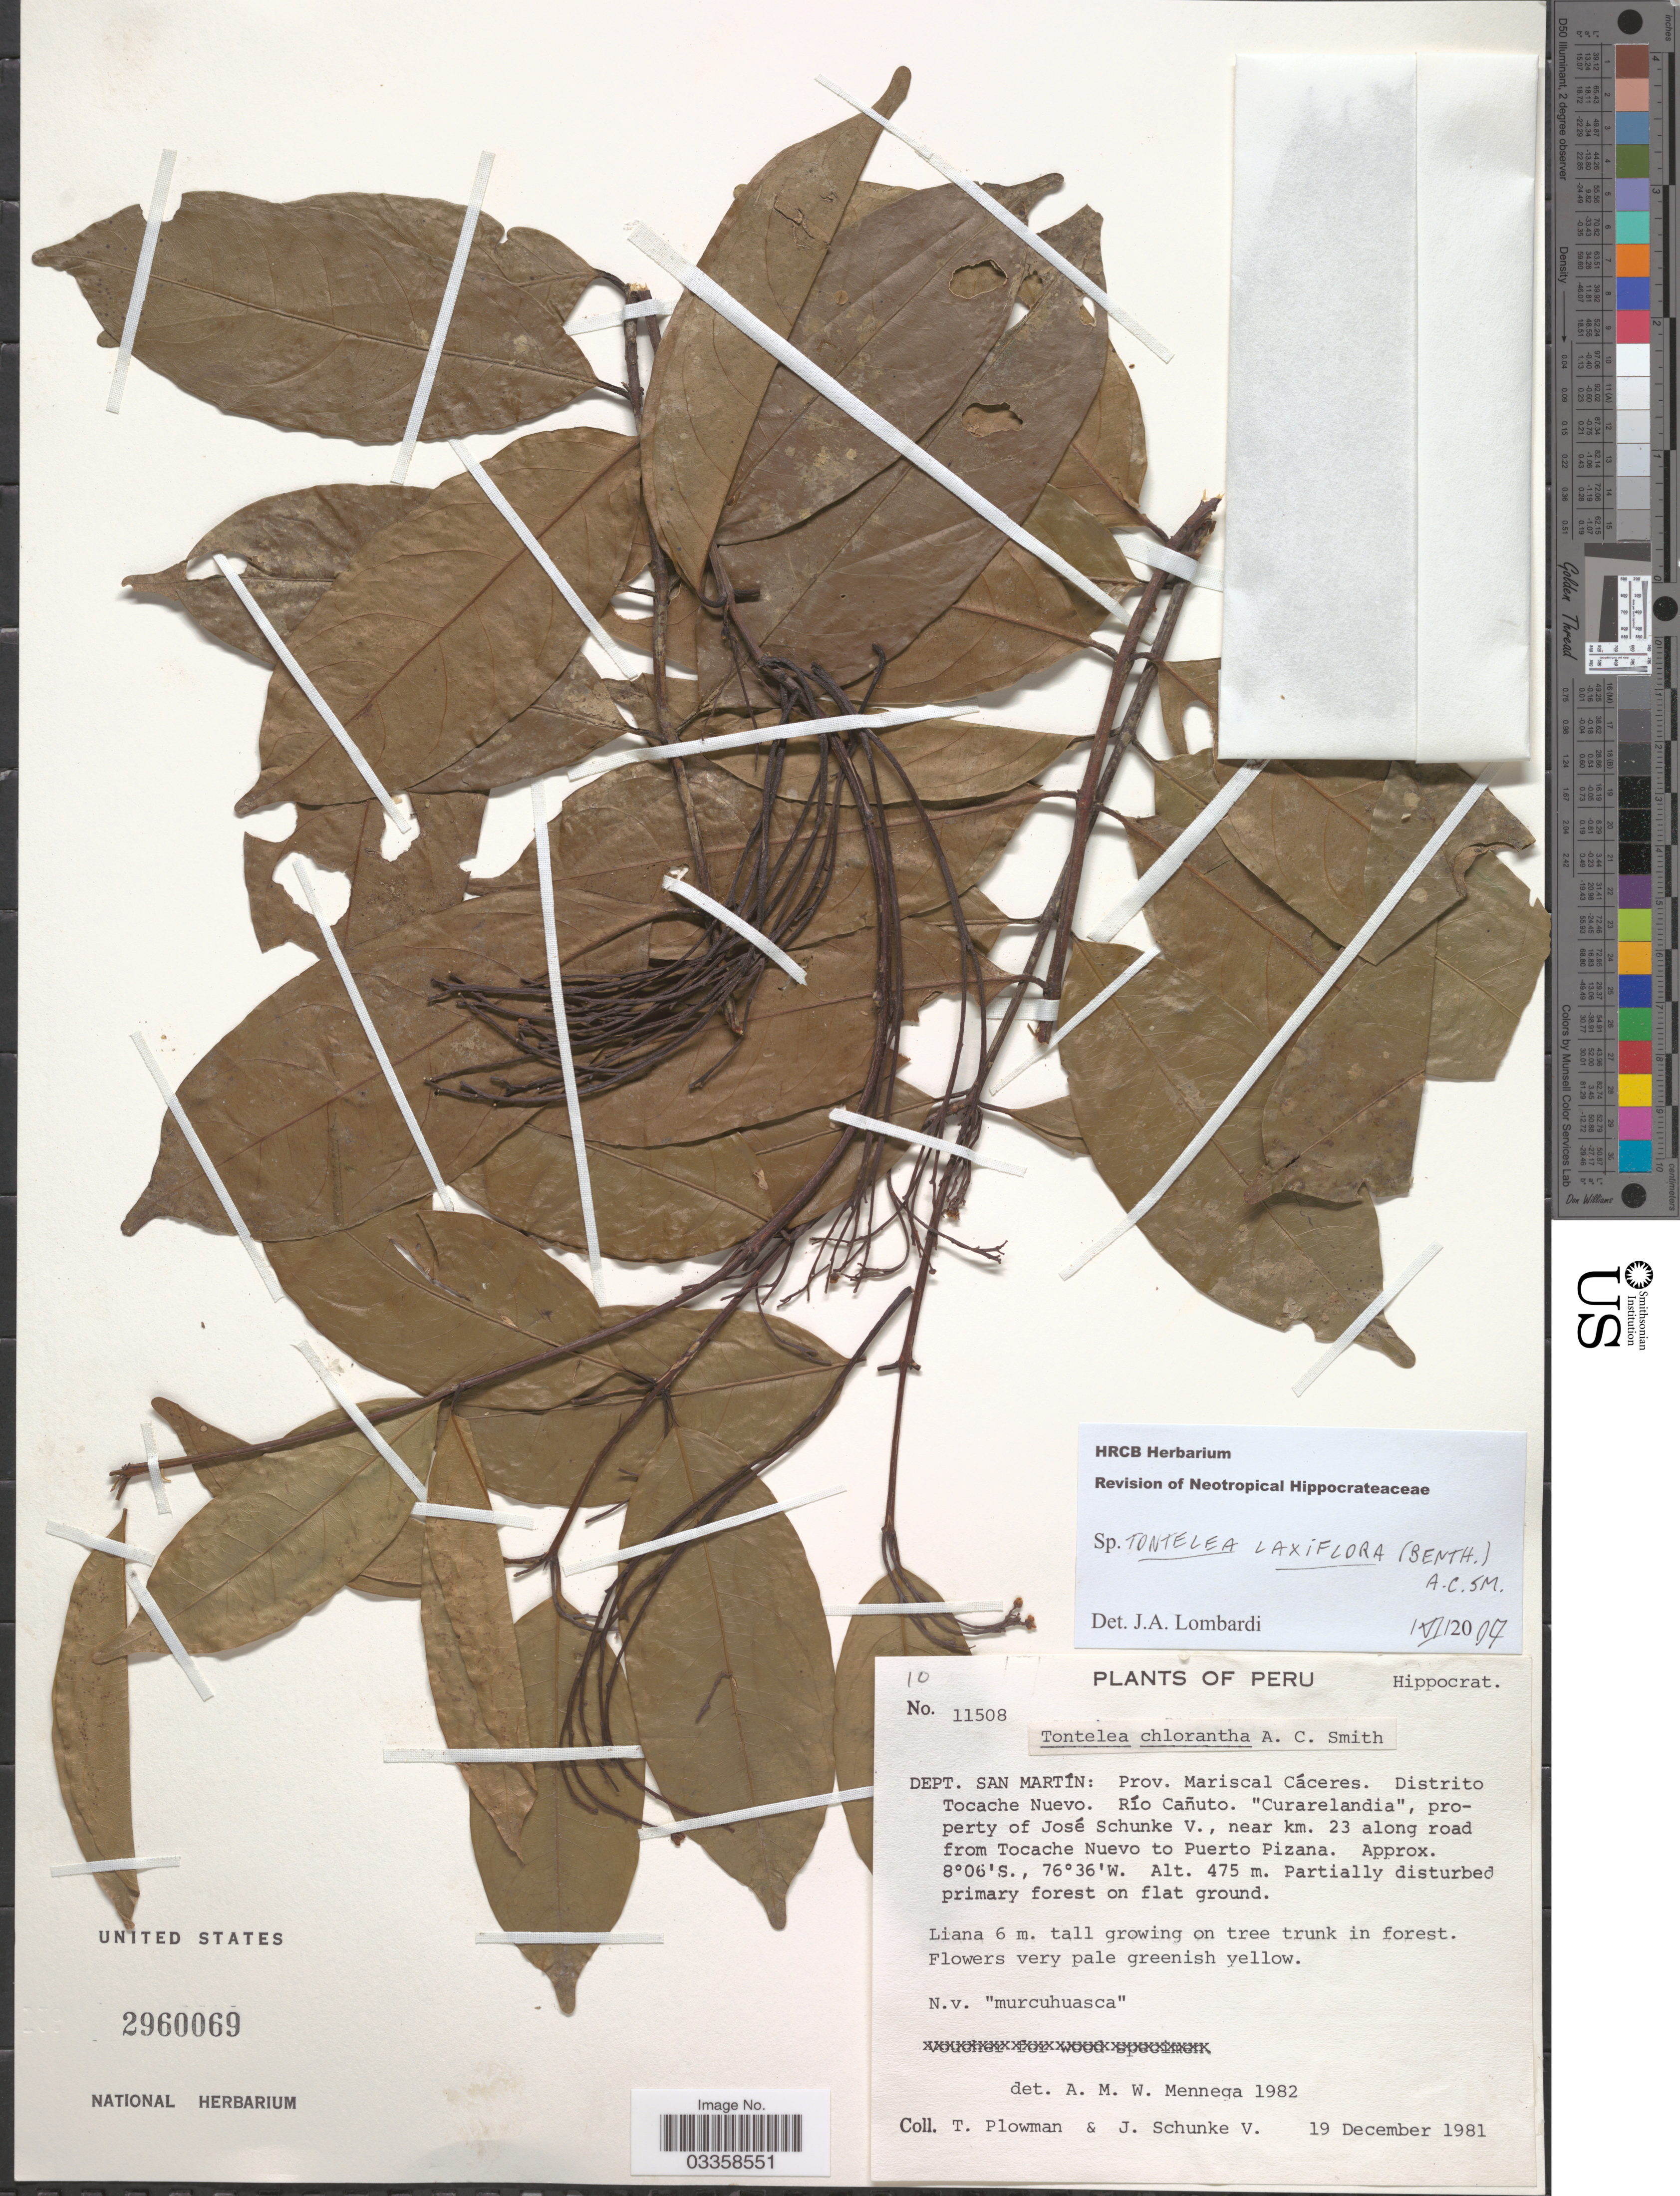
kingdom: Plantae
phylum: Tracheophyta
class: Magnoliopsida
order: Celastrales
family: Celastraceae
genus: Tontelea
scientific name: Tontelea laxiflora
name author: (Benth.) A.C. Sm.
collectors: T. Plowman & J. Schunke Vigo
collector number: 11508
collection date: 1981-12-19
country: Peru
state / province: San Martín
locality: Dept. San Martín: Prov. Mariscal Cáceres. Distrito Tocache Nuevo. Río Cañuto. "Curarelandia" property of José Schunke V., near km. 23 along road from Tocache Nuevo to Puerto Pizana.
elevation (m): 475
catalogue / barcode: US 2960069